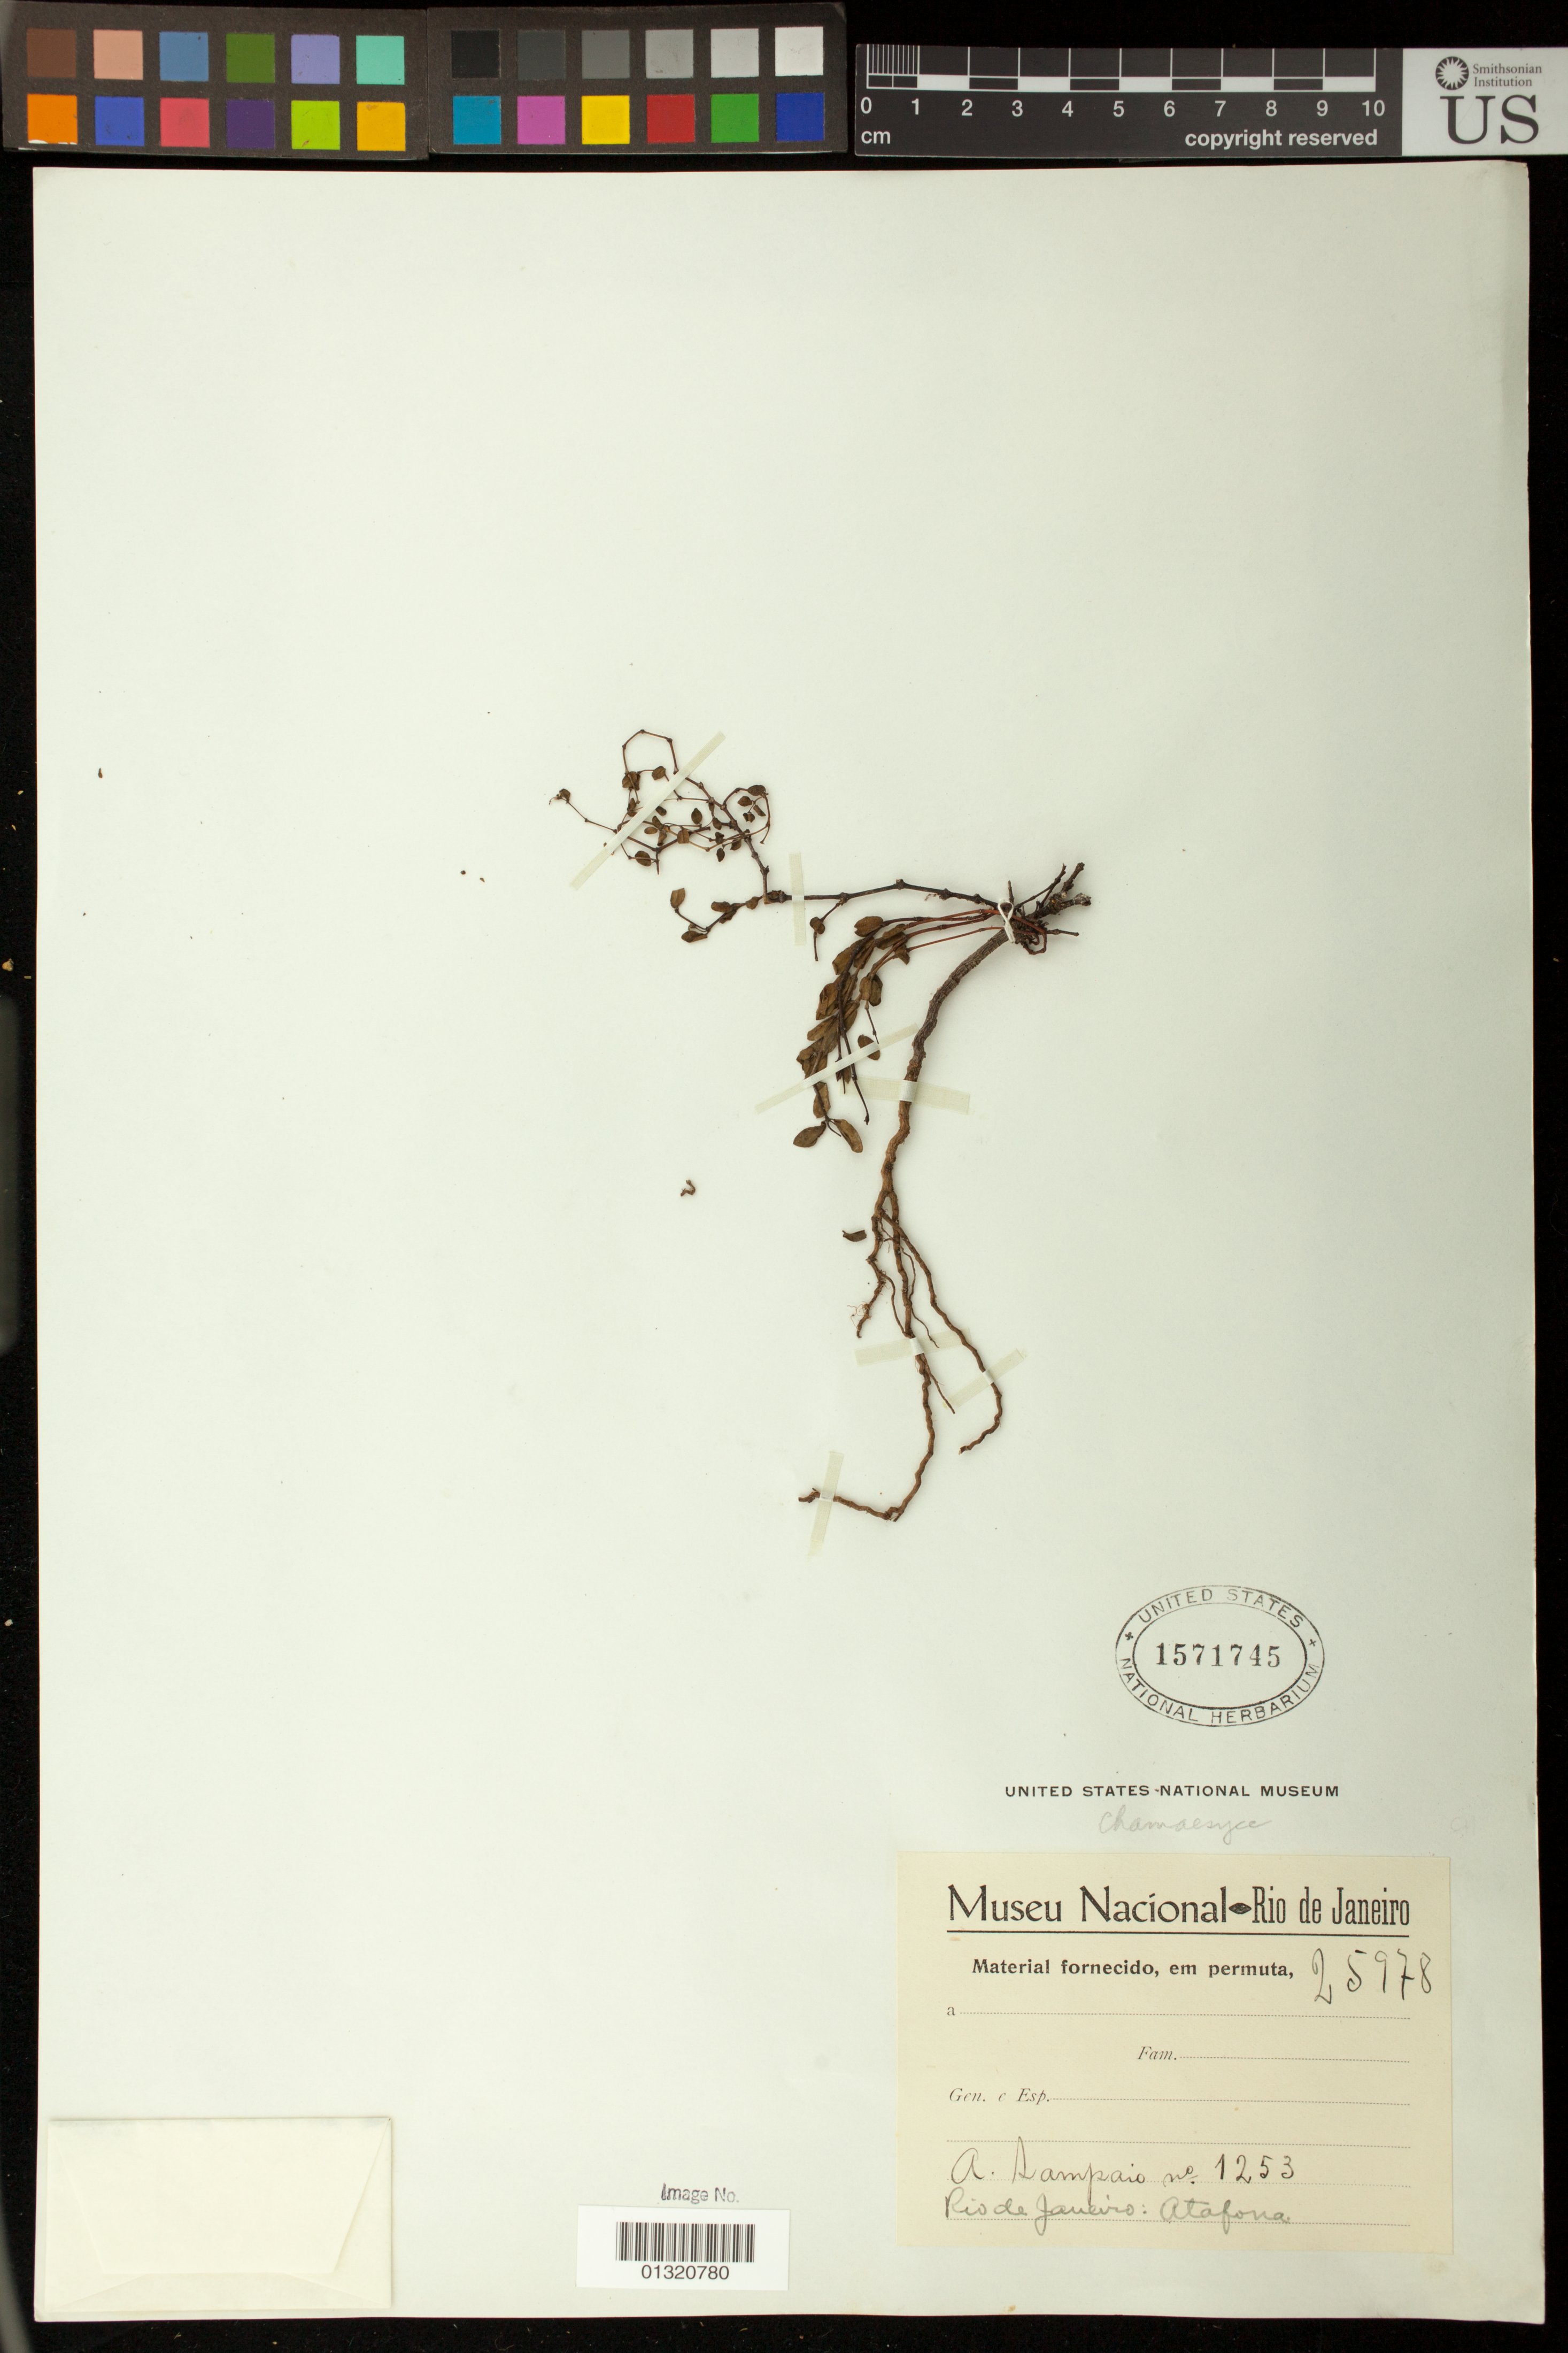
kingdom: Plantae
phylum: Tracheophyta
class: Magnoliopsida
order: Malpighiales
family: Euphorbiaceae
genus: Euphorbia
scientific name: Euphorbia sp.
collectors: A. J. Sampaio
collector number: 1253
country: Brazil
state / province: Rio de Janeiro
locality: Atafona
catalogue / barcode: US 1571745